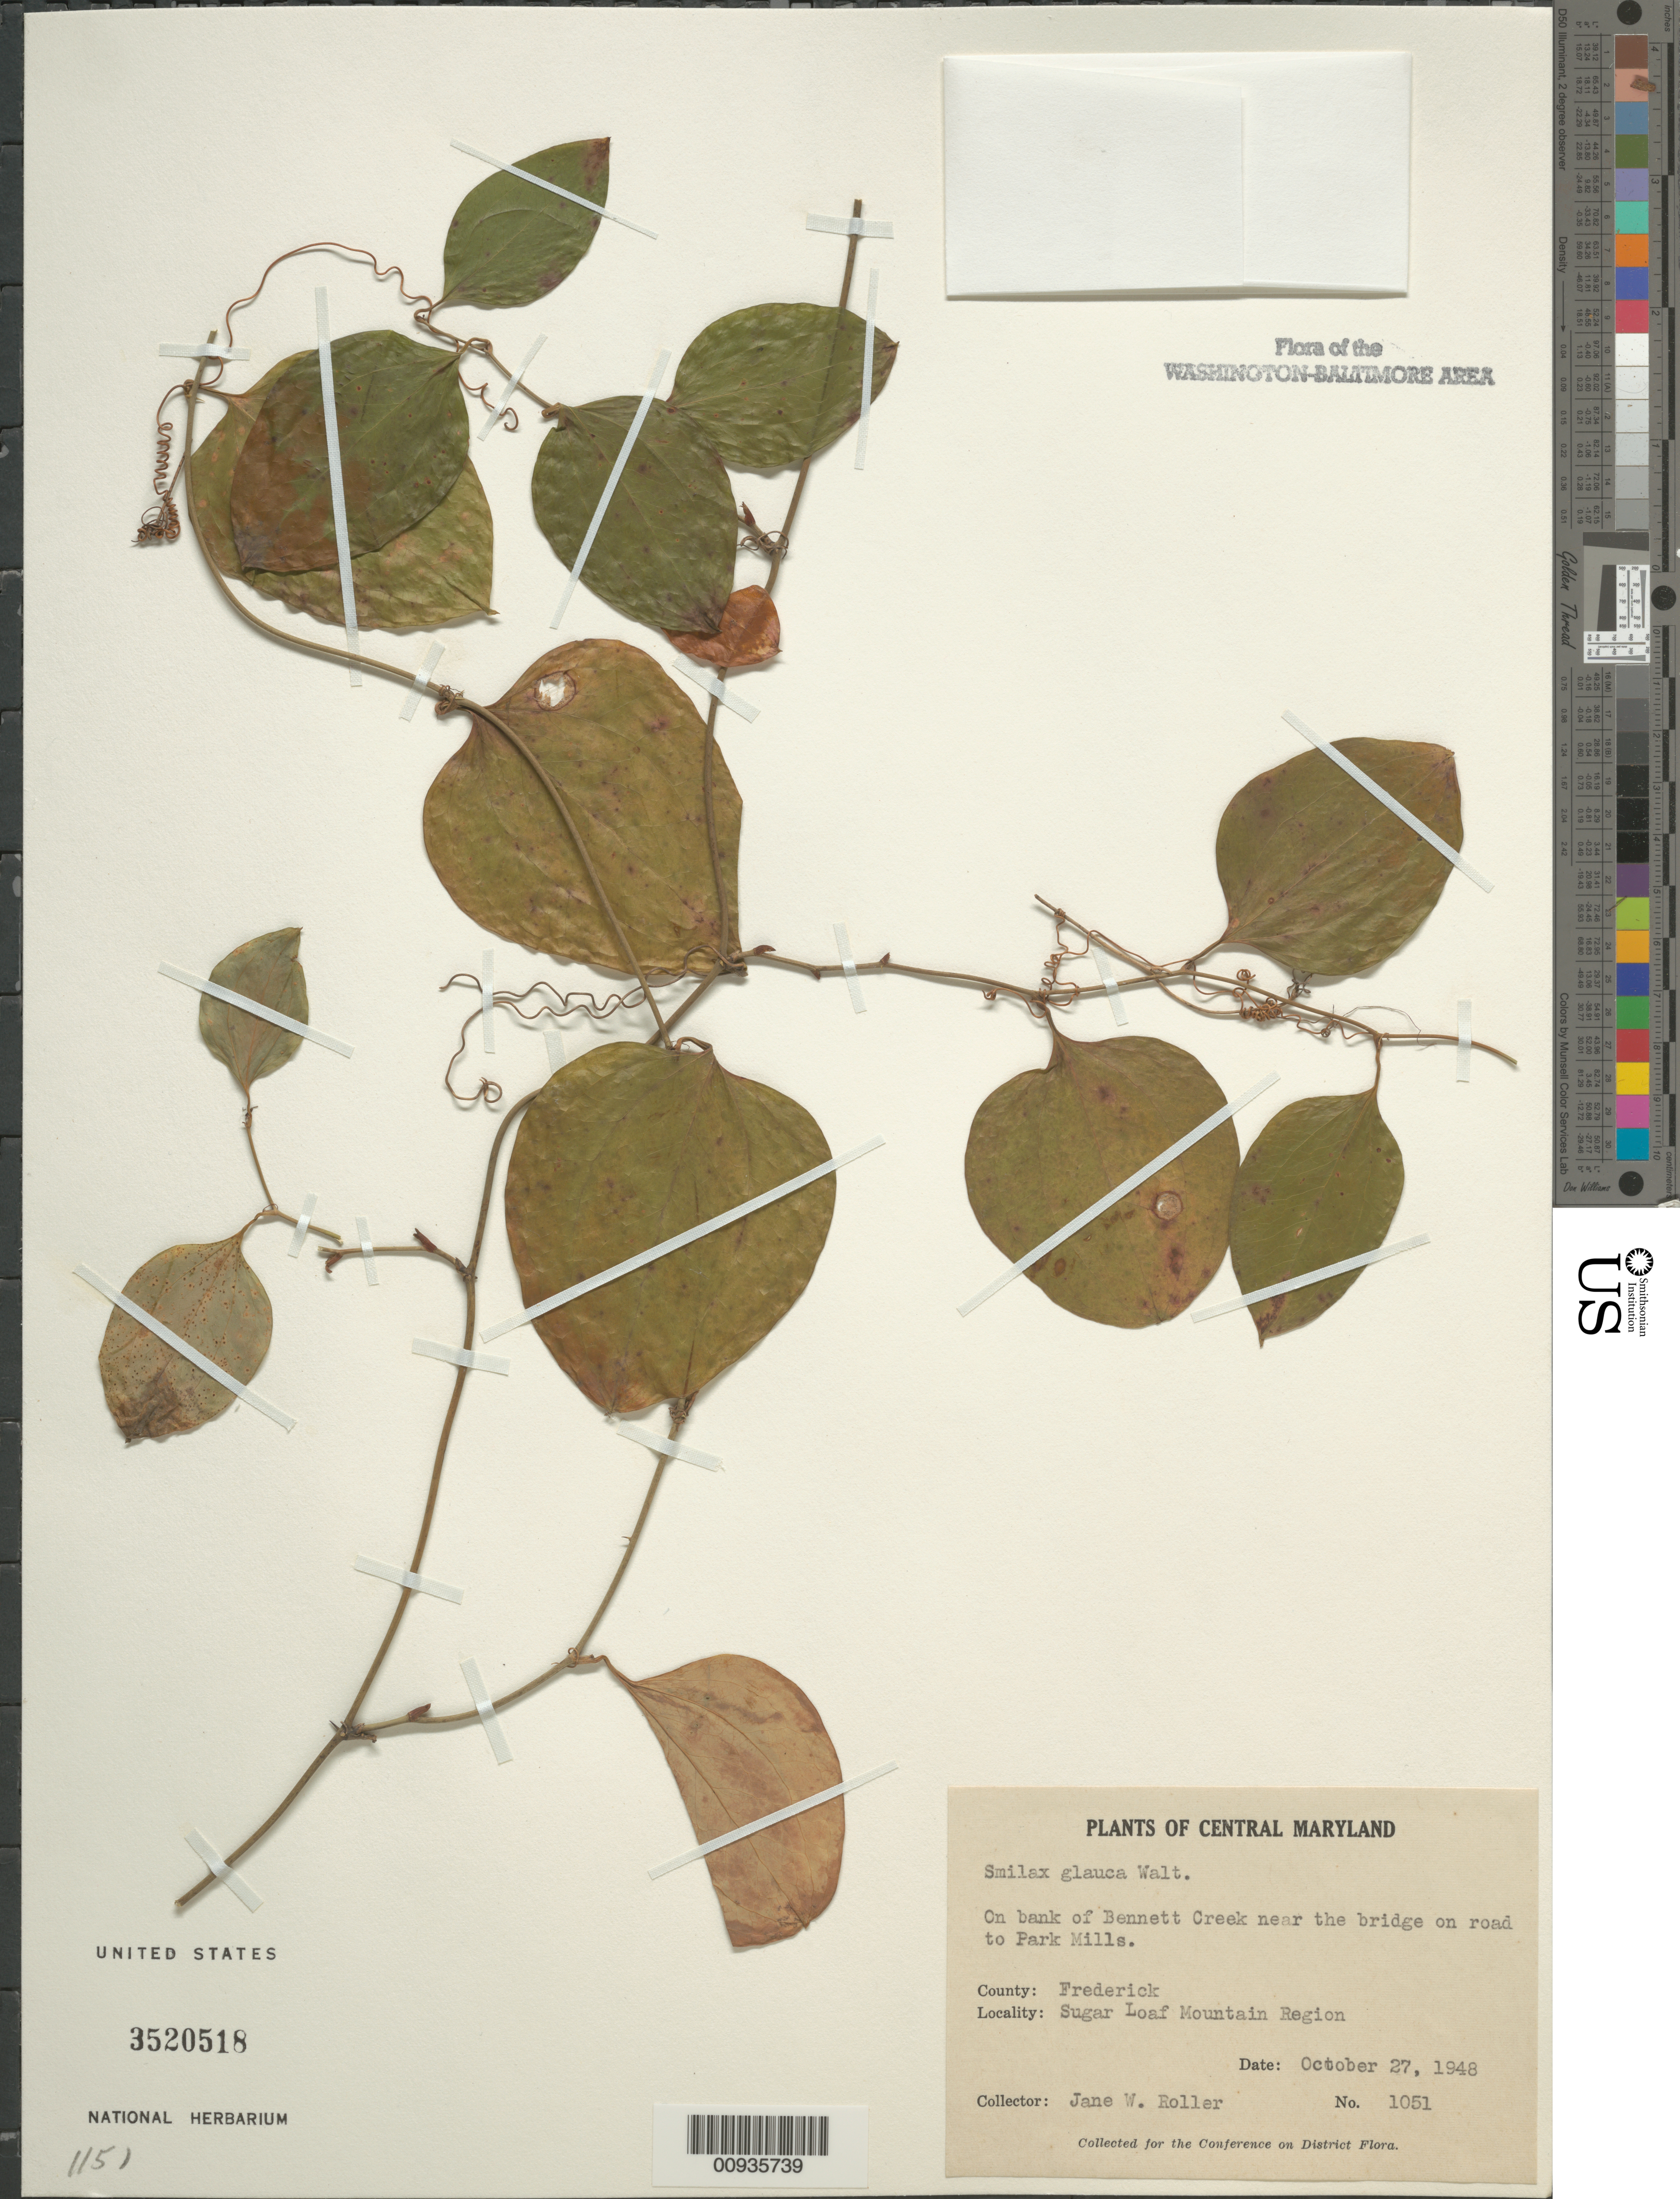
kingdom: Plantae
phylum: Tracheophyta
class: Liliopsida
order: Liliales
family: Smilacaceae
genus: Smilax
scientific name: Smilax glauca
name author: Walter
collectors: J. W. Roller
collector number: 1051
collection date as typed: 27 Oct 1948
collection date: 1948-10-27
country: United States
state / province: Maryland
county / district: Frederick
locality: Bennett Creek near Bridge on road to Park Mills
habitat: on bank of creek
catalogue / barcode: US 3520518